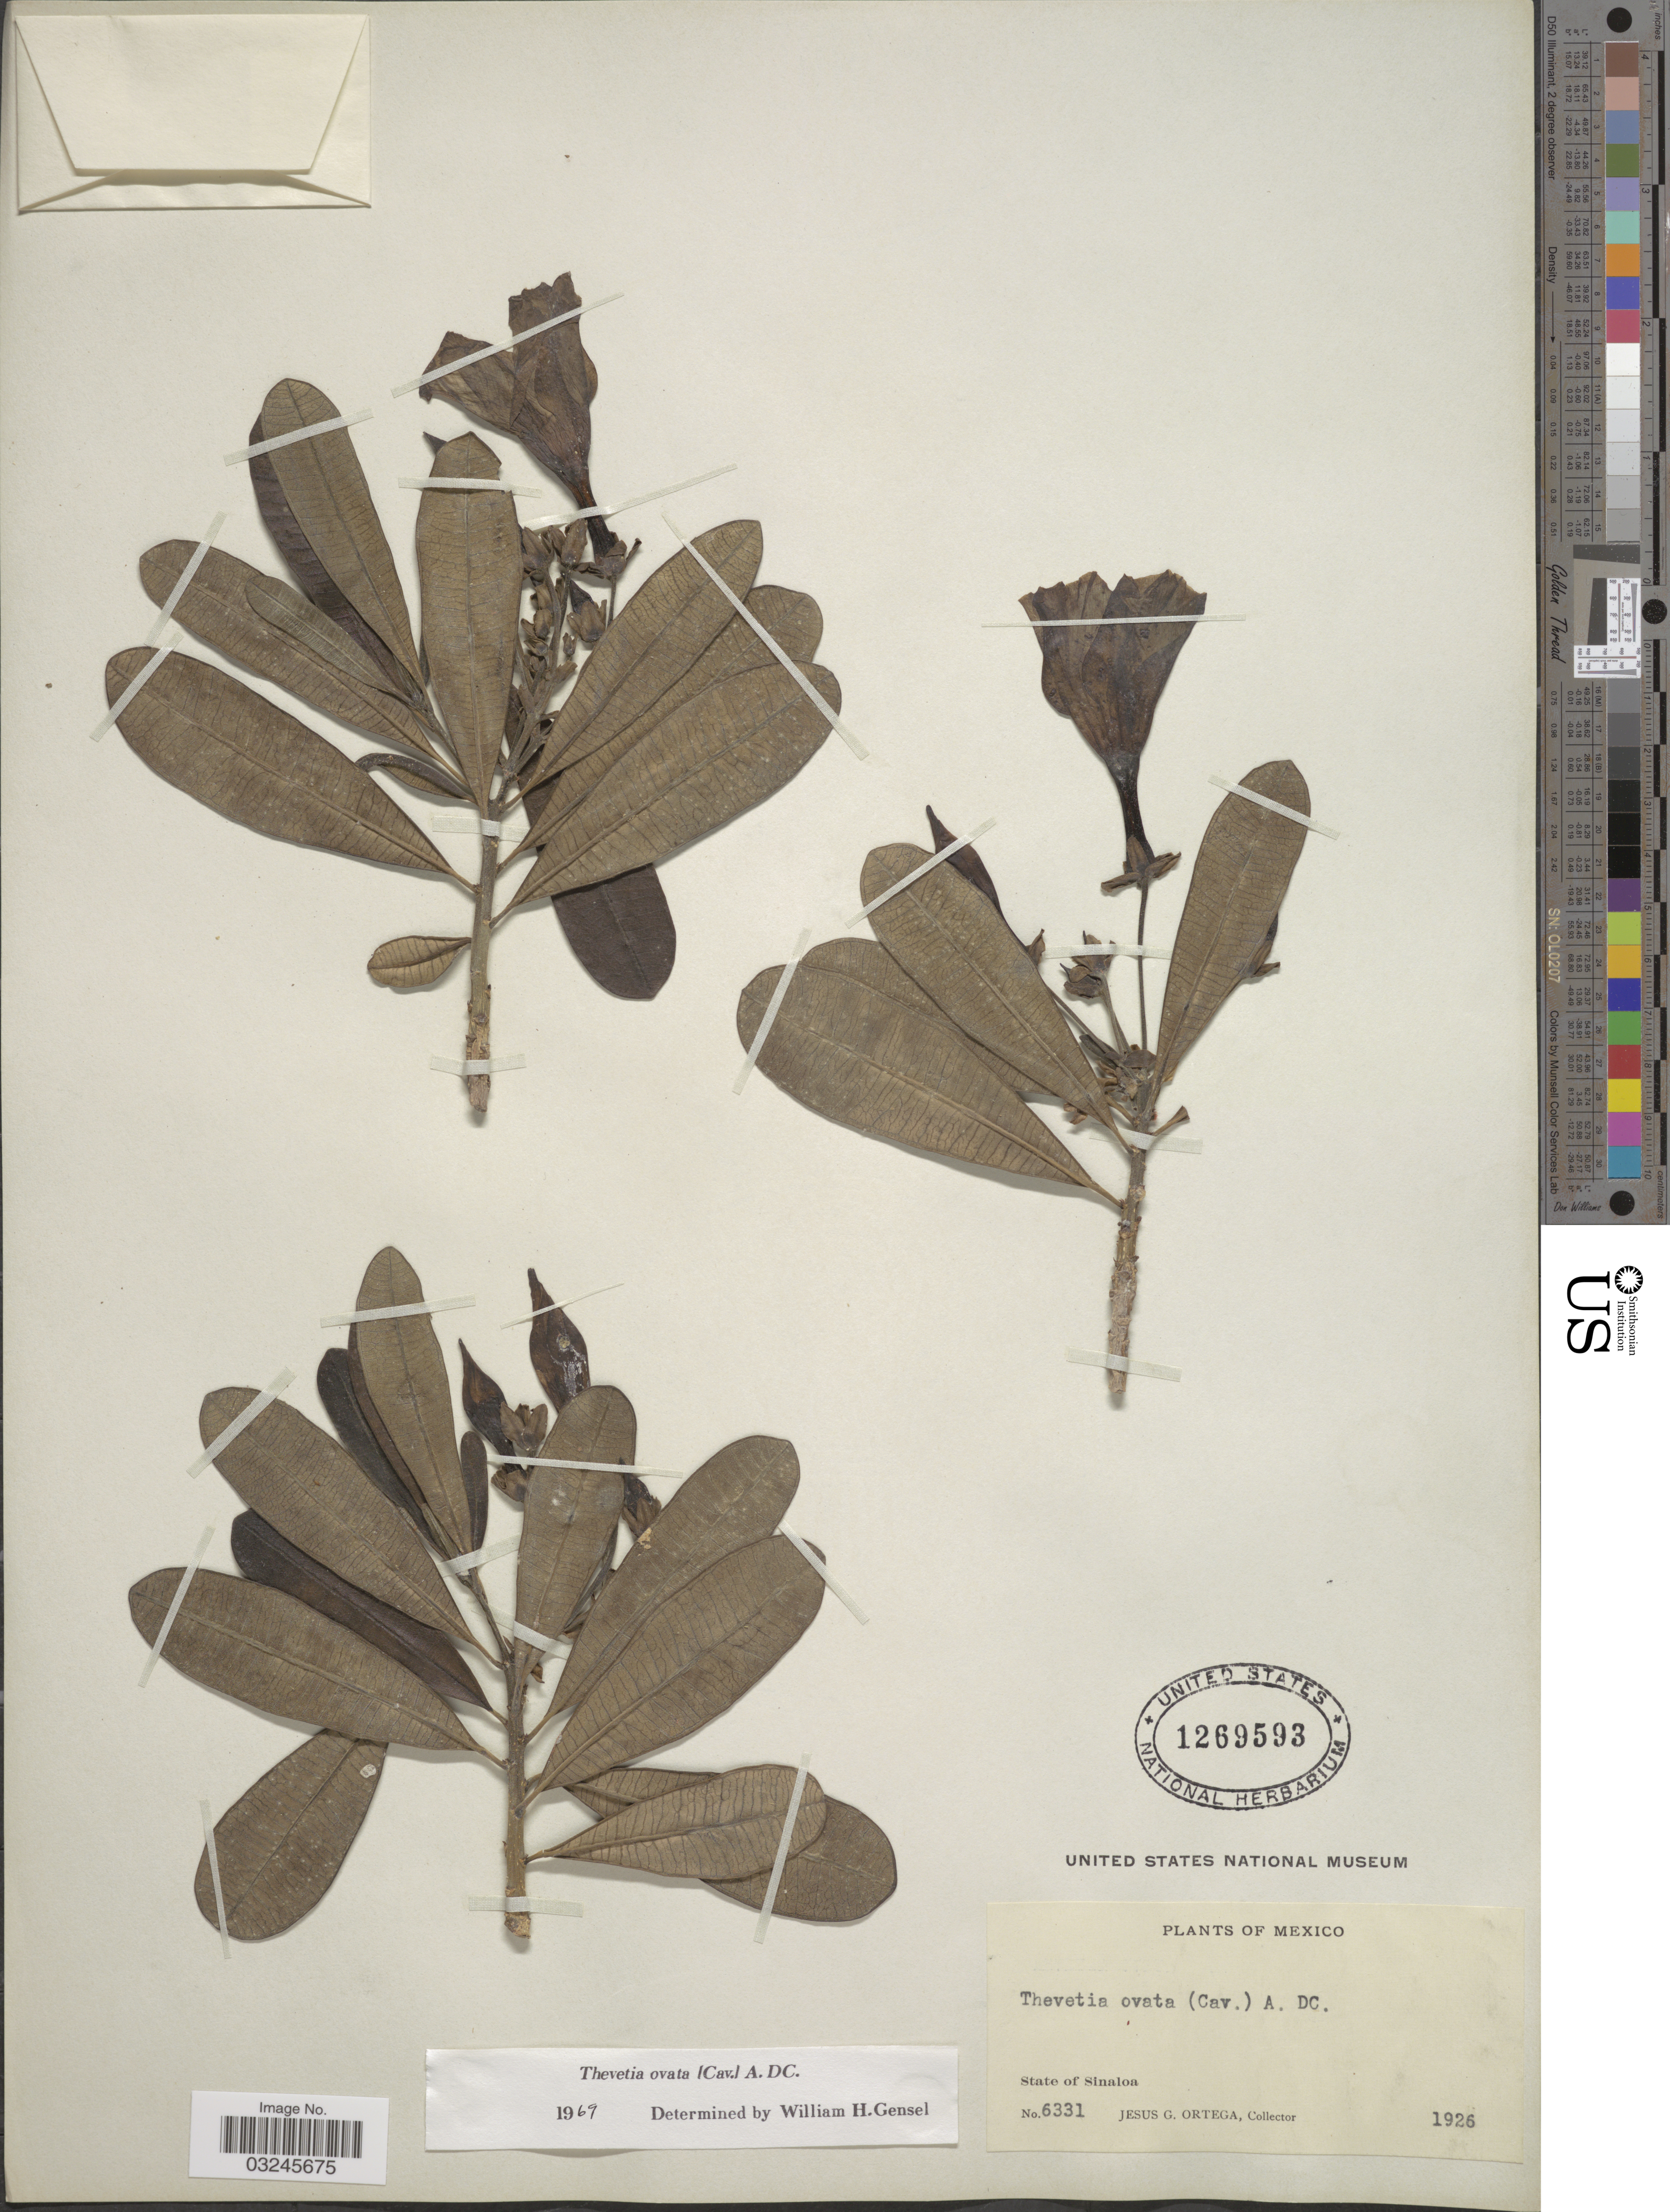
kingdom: Plantae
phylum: Tracheophyta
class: Magnoliopsida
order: Gentianales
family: Apocynaceae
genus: Thevetia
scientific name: Thevetia ovata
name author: (Cav.) A. DC.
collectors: J. Ortega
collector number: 6331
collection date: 1926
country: Mexico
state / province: Sinaloa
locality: State of Sinaloa.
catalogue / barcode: US 1269593